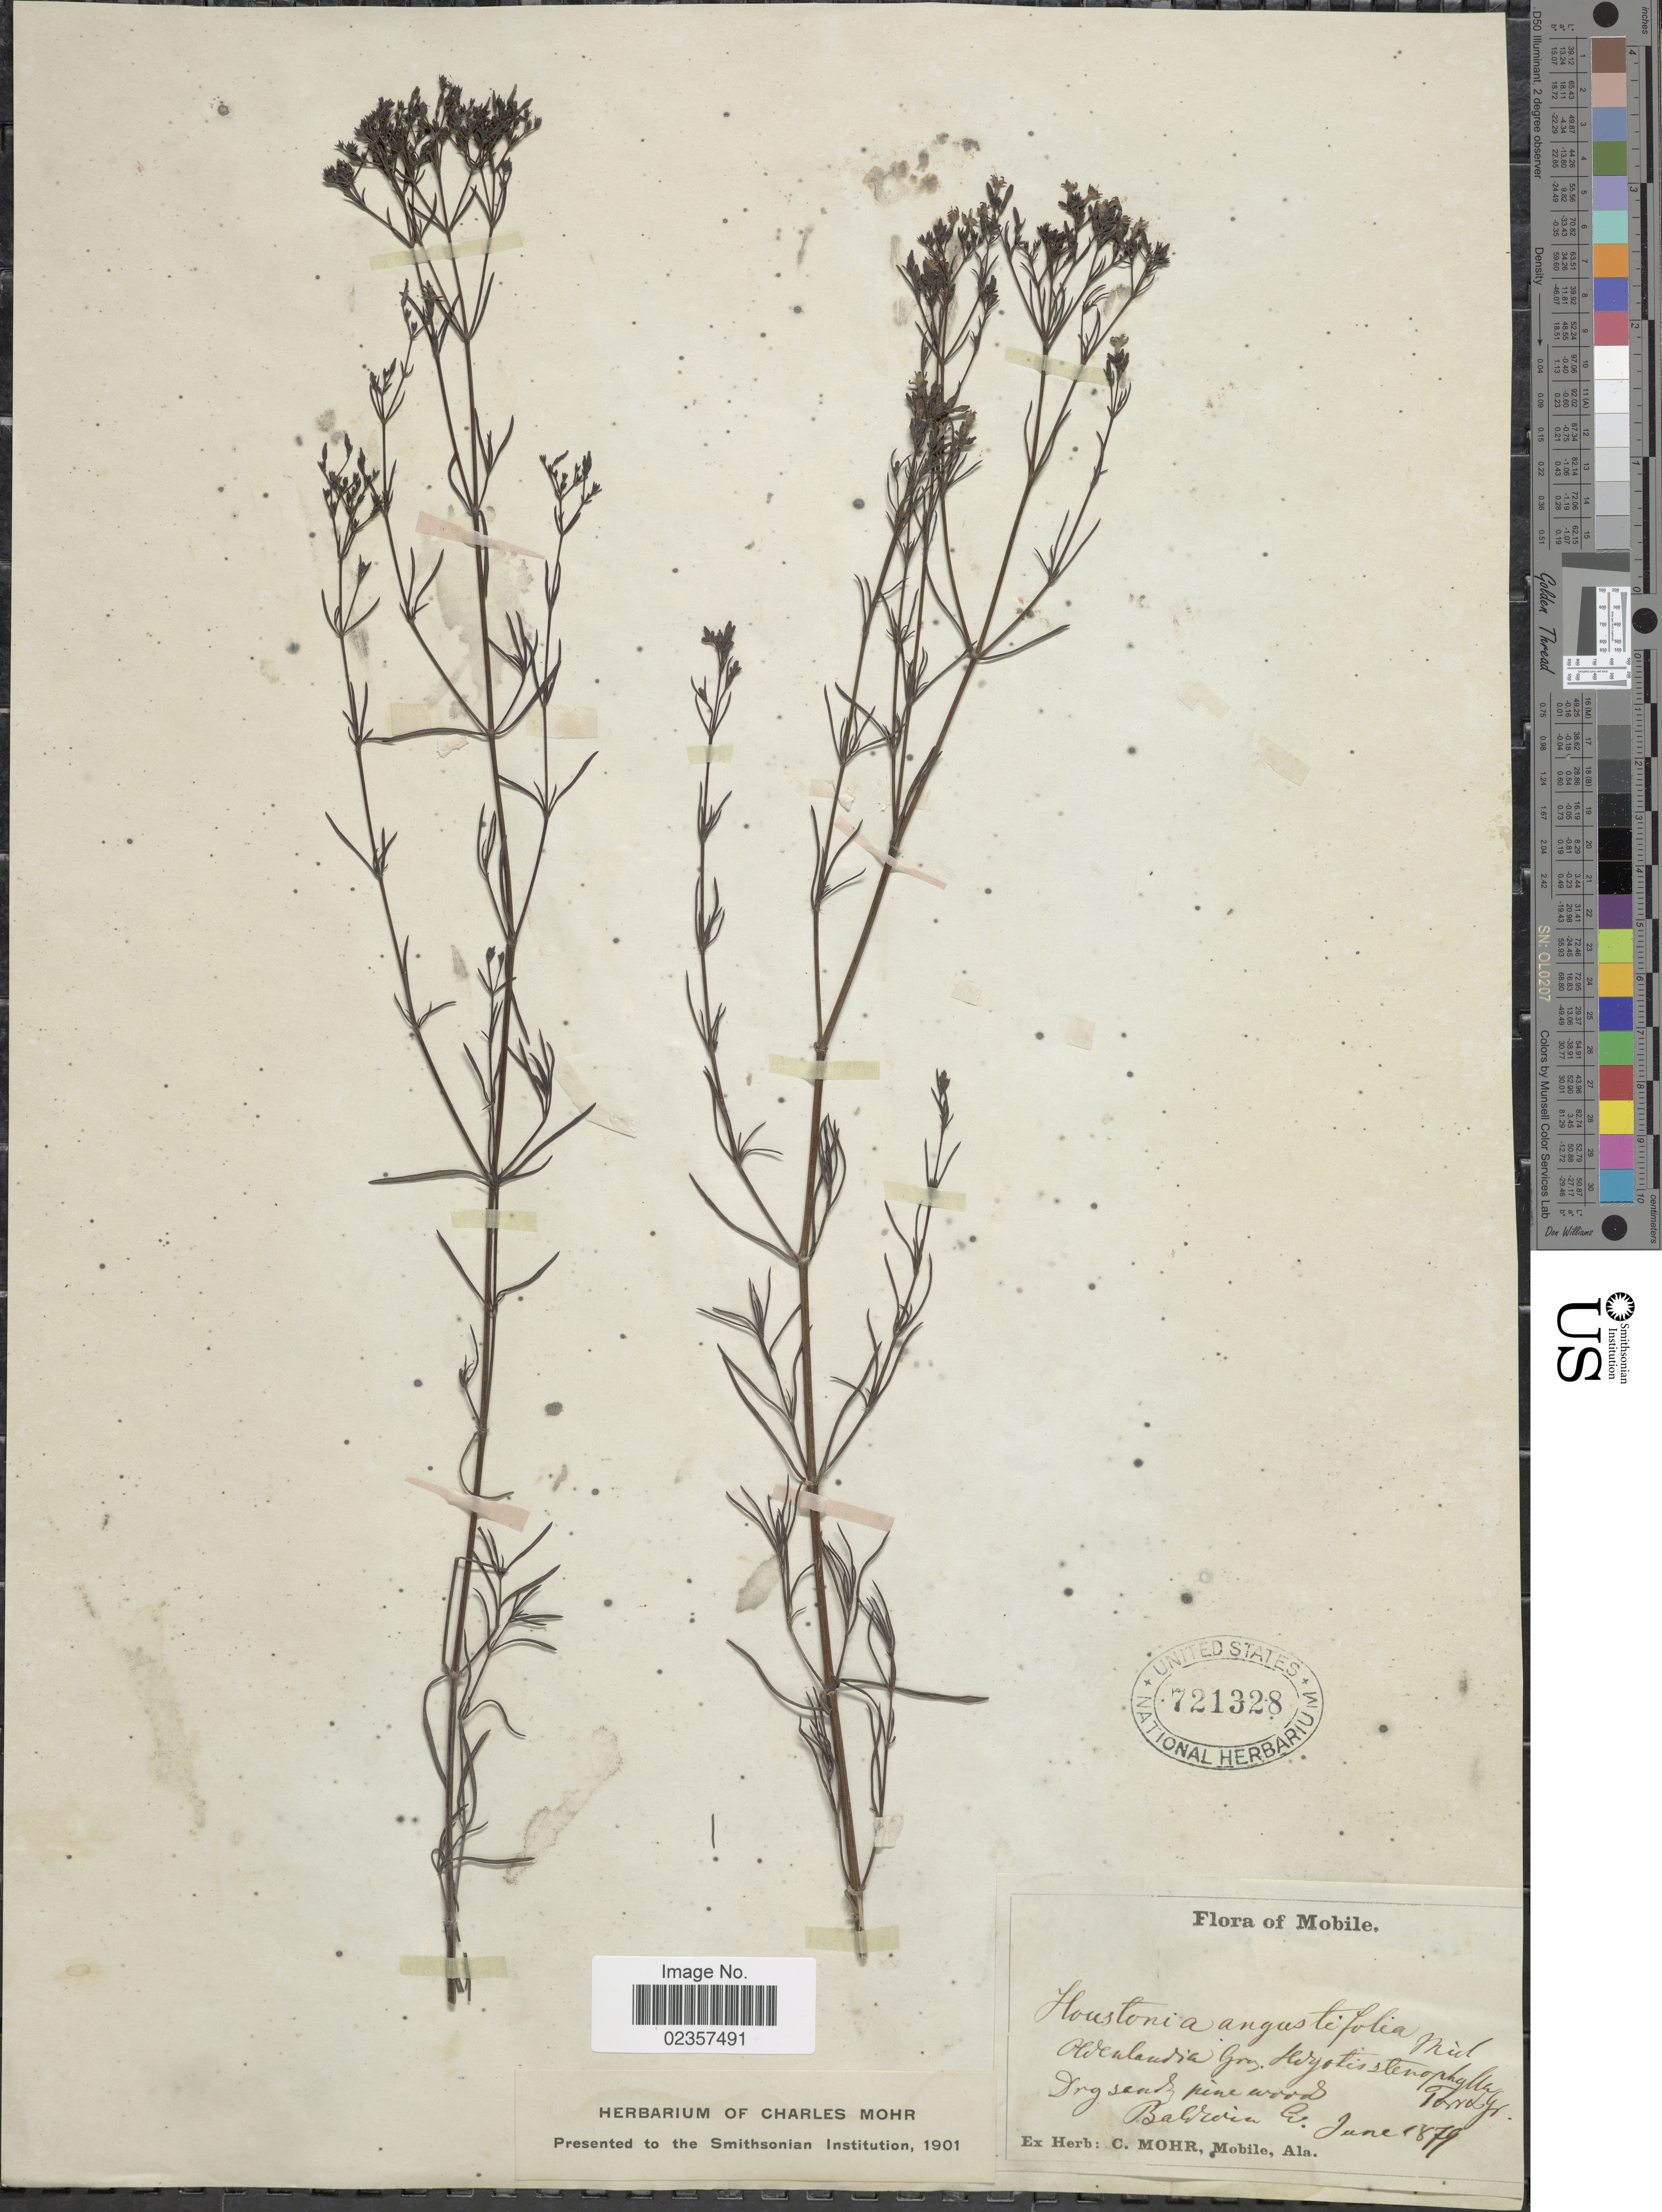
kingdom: Plantae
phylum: Tracheophyta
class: Magnoliopsida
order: Gentianales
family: Rubiaceae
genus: Houstonia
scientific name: Houstonia nigricans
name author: (Lam.) Fernald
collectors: C. T. Mohr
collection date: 1879-06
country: United States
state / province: Alabama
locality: Dry sandy pinewood, Baldwin Co., Mobile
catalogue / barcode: US 721328